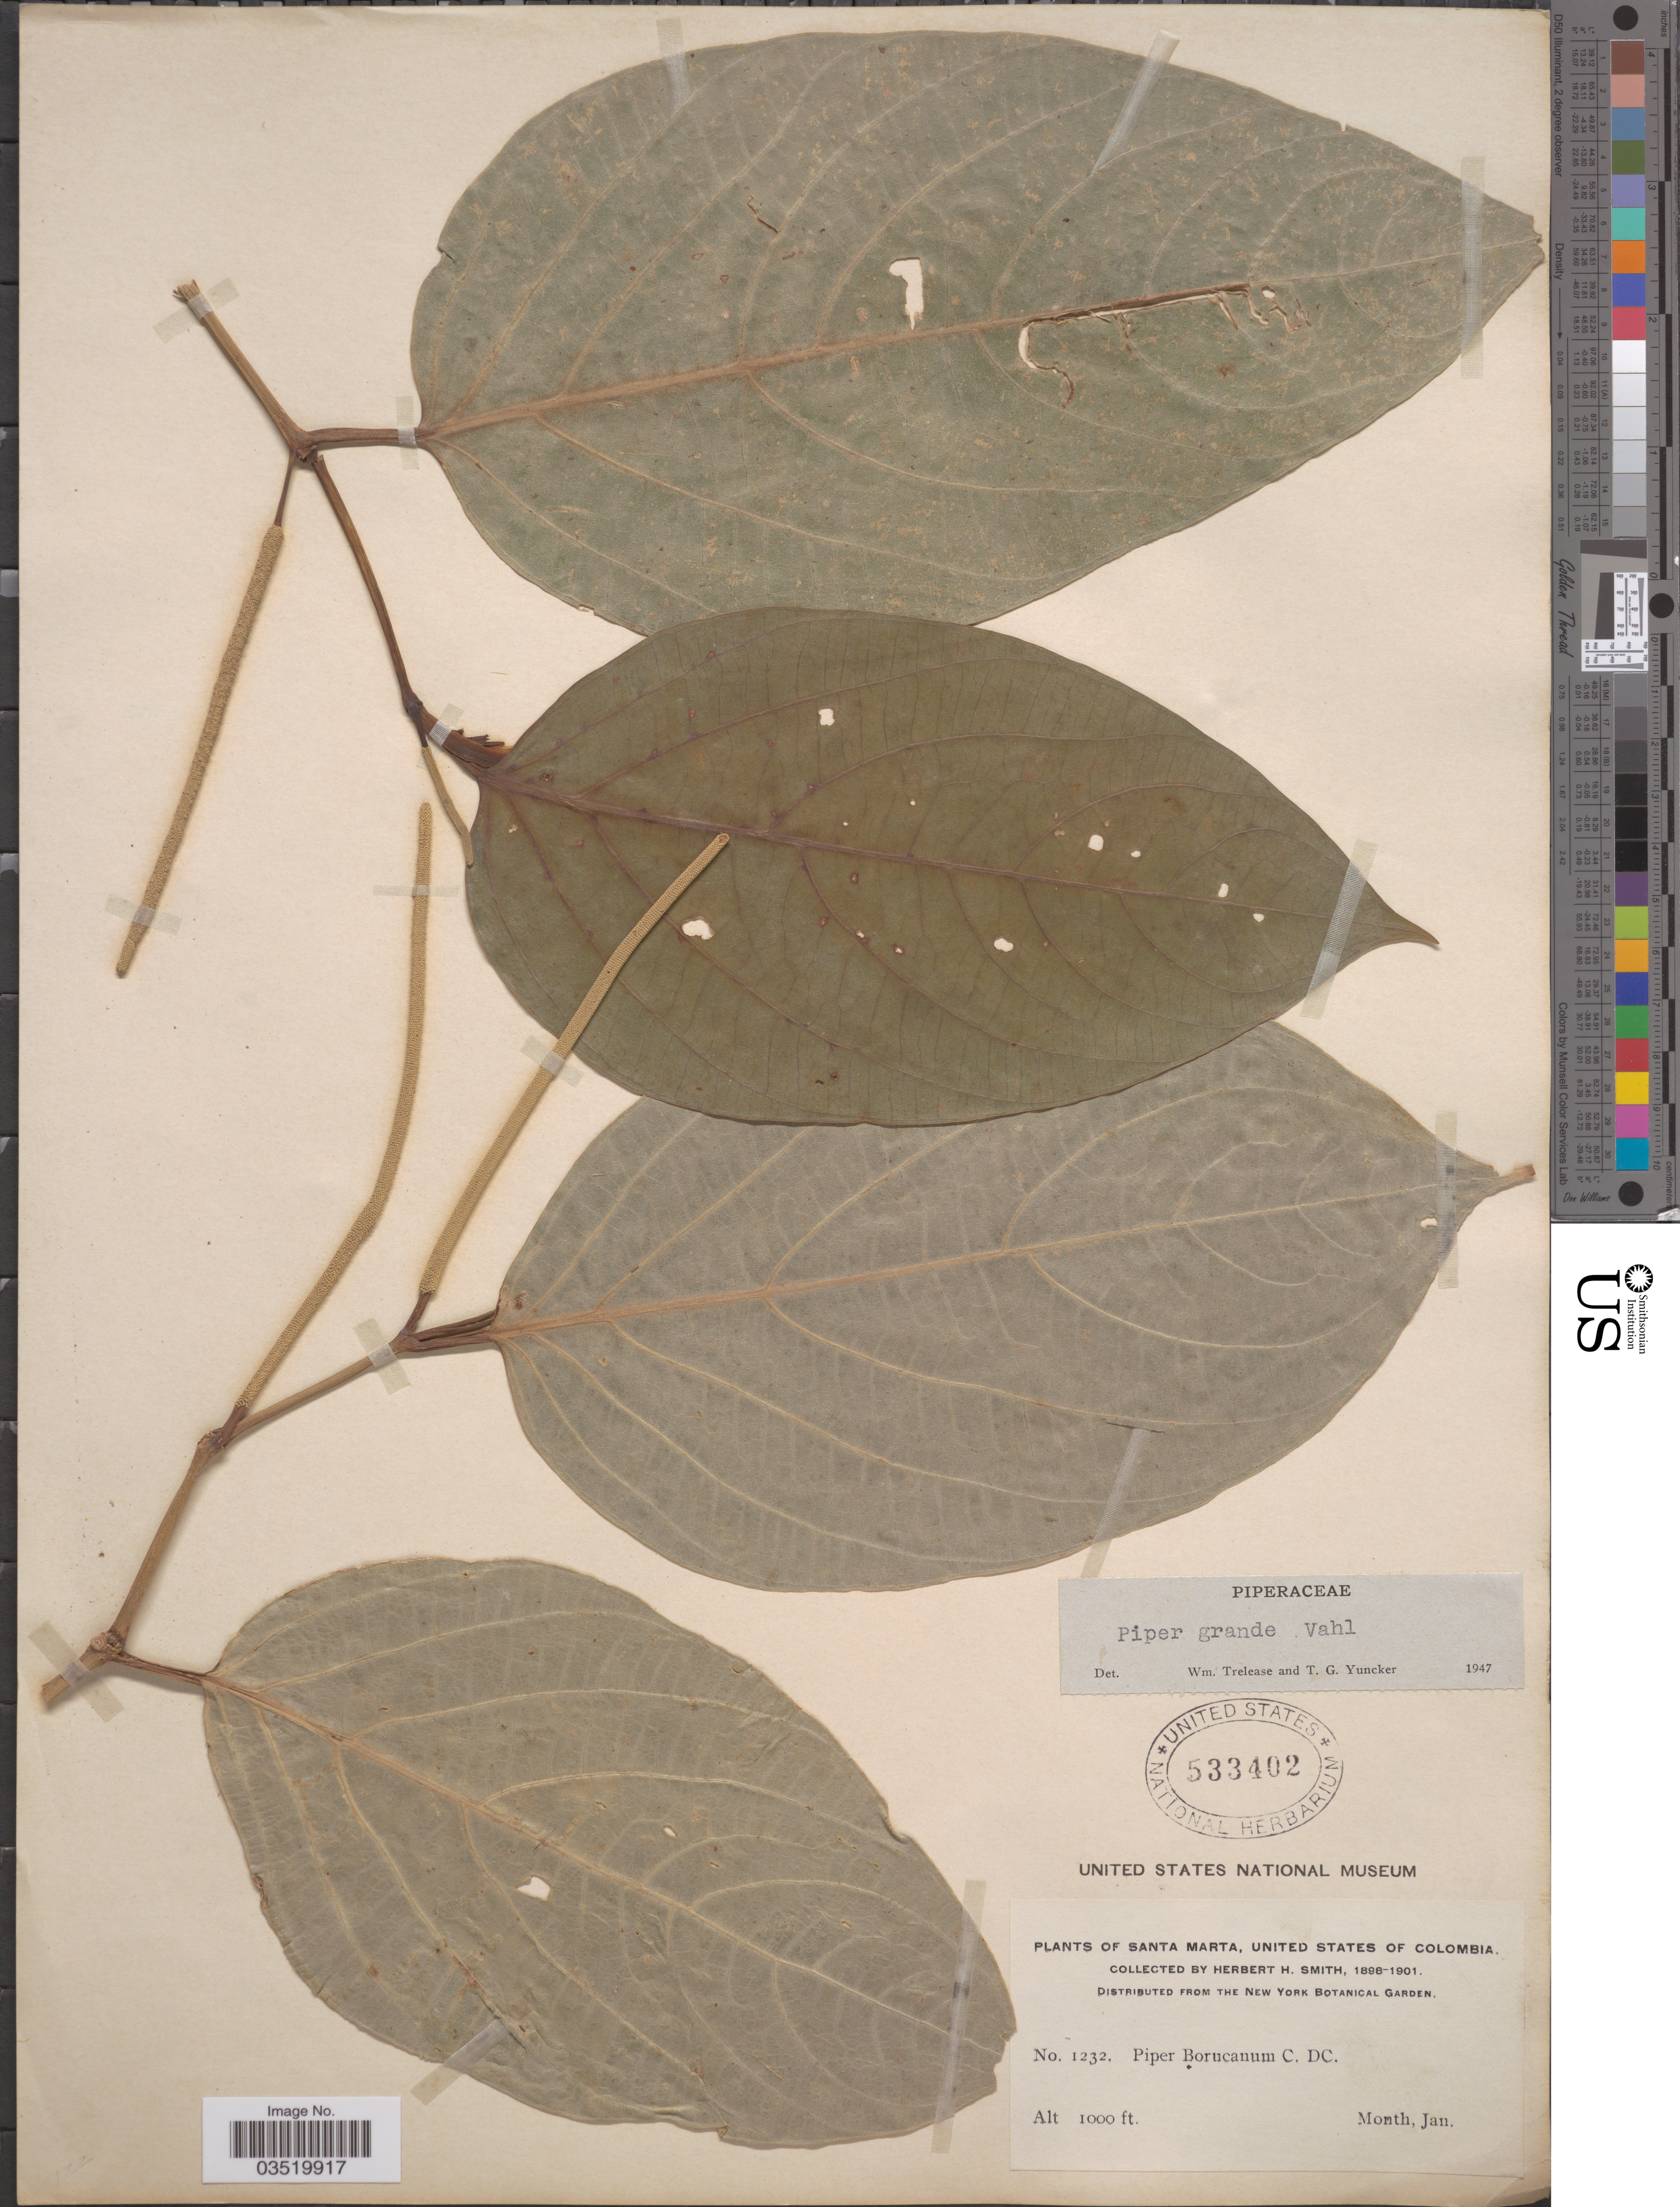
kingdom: Plantae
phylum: Tracheophyta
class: Magnoliopsida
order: Piperales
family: Piperaceae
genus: Piper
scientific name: Piper grande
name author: Vahl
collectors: Herbert H. Smith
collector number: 1232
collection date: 1898-01/1901-01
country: Colombia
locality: Santa Marta, United States of Colombia.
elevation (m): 305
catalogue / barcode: US 533402